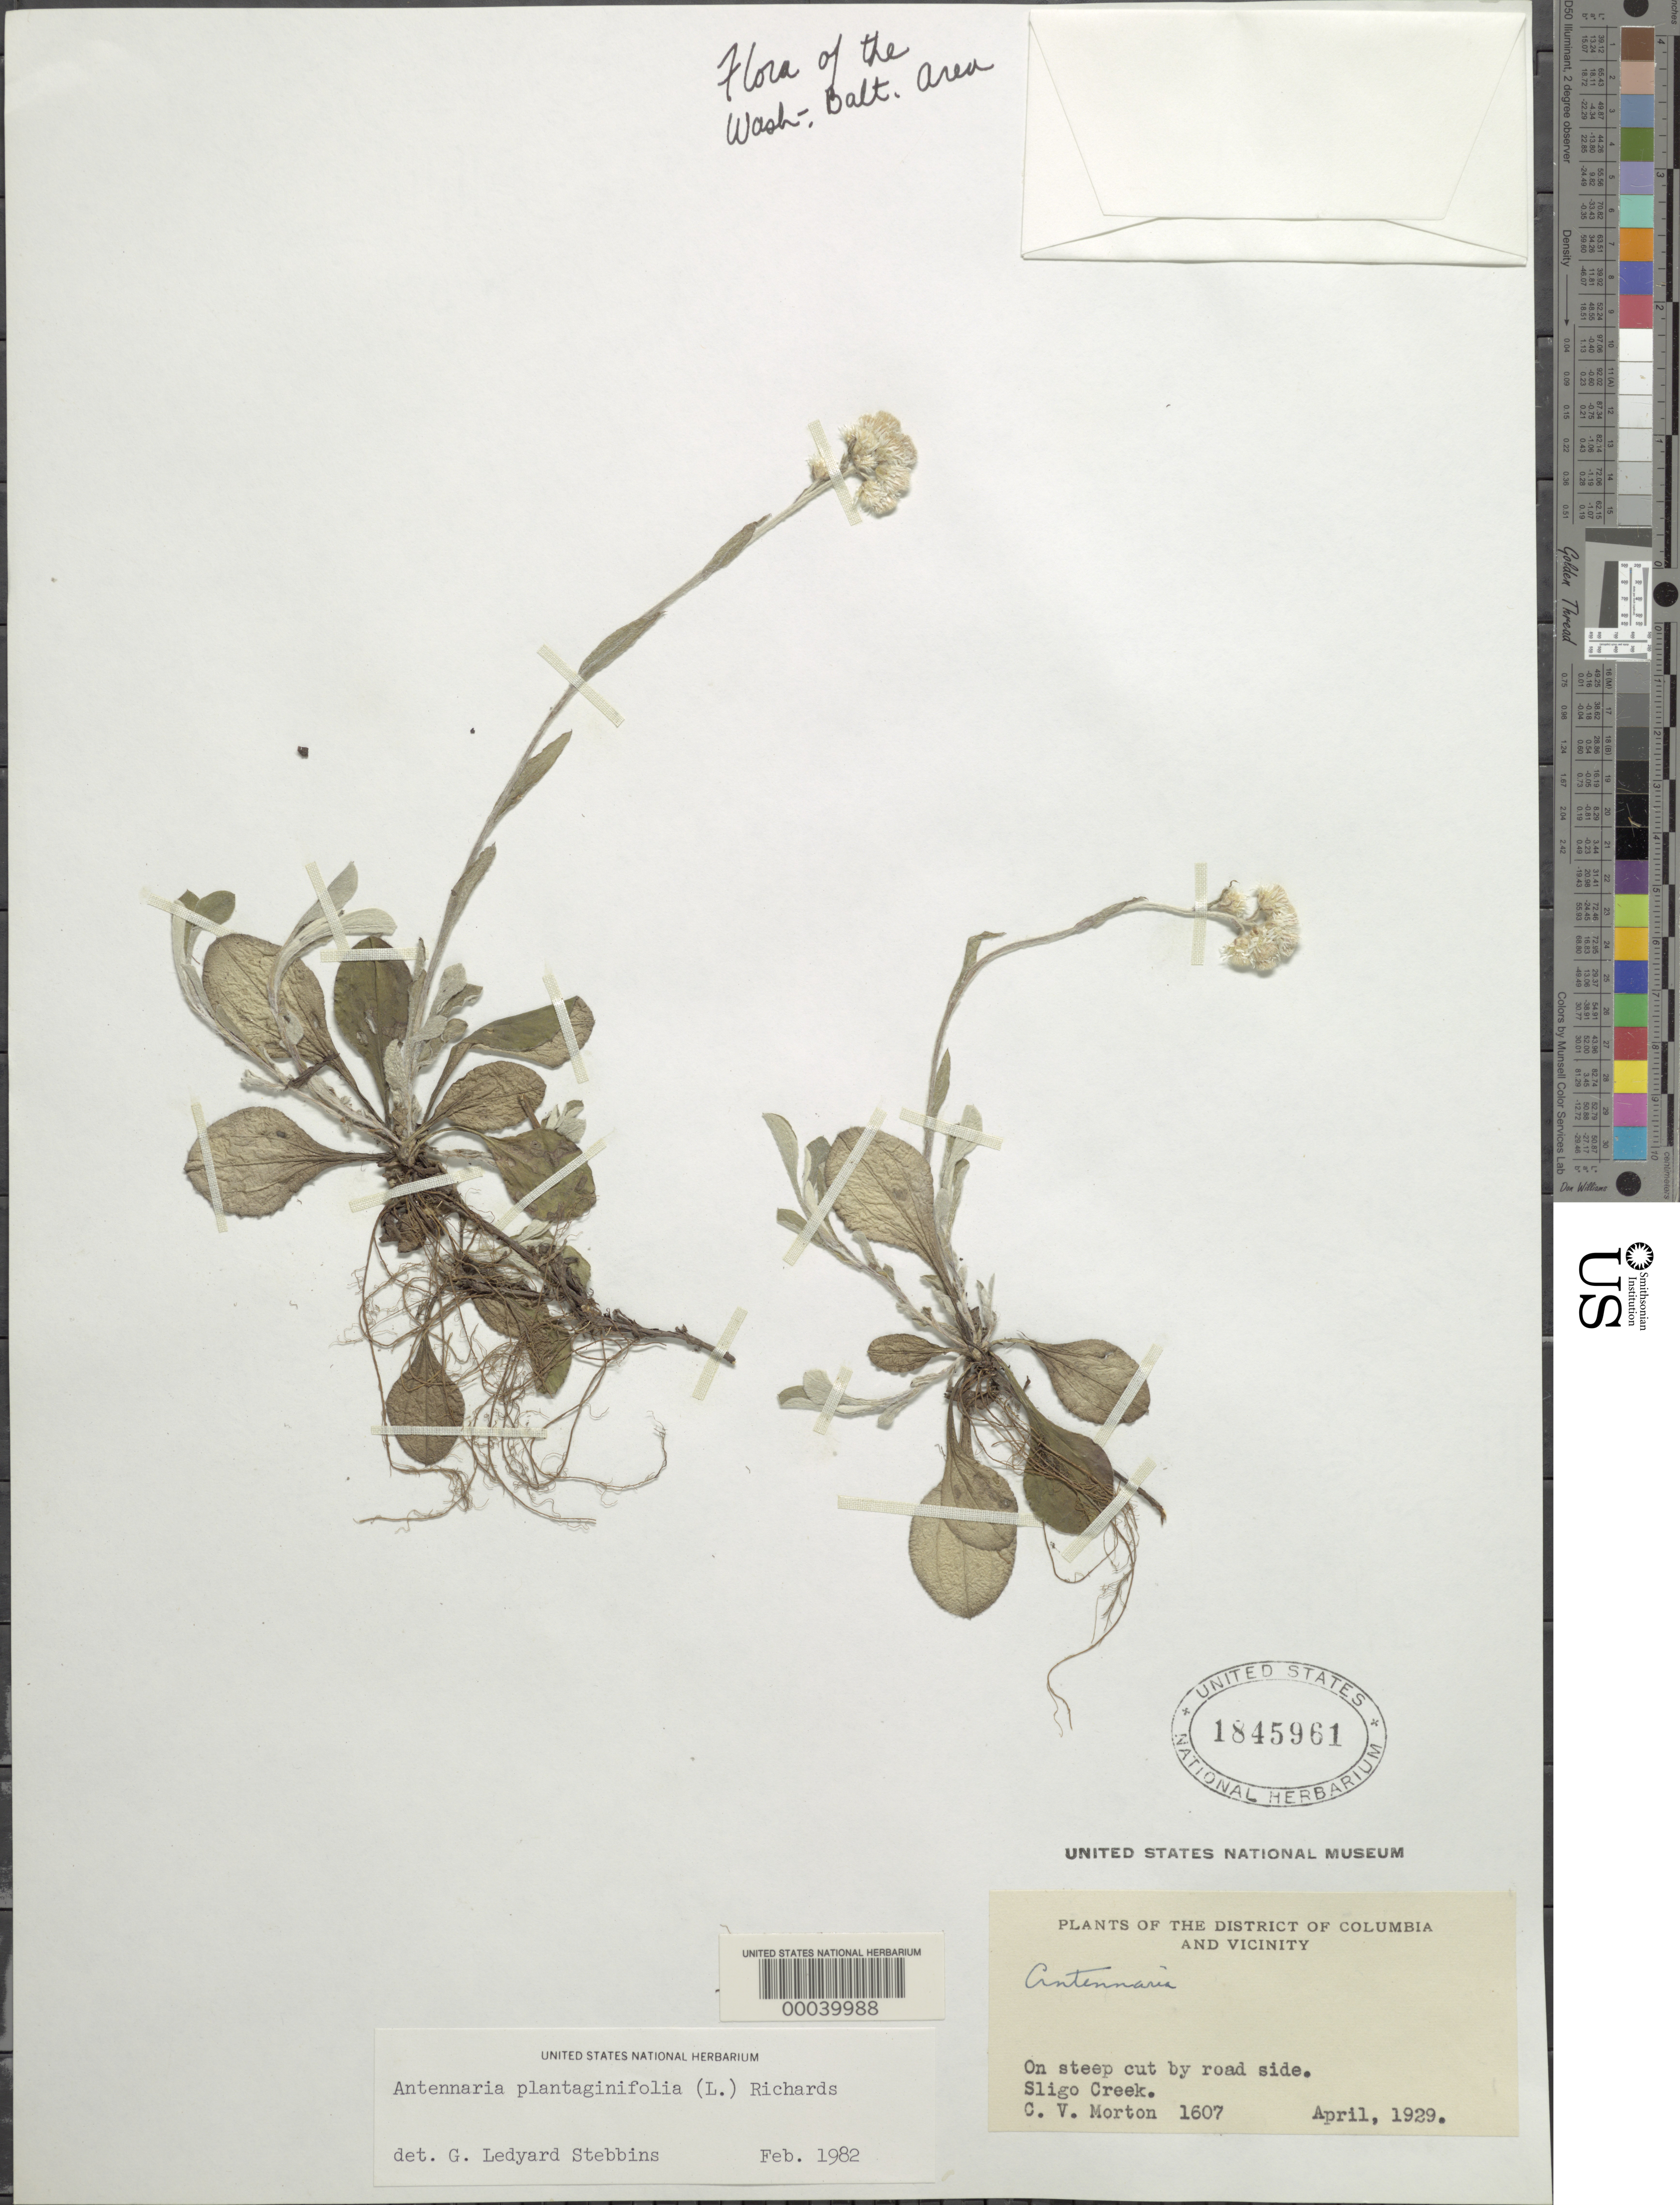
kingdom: Plantae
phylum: Tracheophyta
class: Magnoliopsida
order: Asterales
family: Asteraceae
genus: Antennaria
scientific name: Antennaria plantaginifolia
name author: (L.) Richardson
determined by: Stebbins, G. L.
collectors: C. V. Morton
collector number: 1607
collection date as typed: Apr 1929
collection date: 1929-04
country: United States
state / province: District of Columbia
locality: Sligo Creek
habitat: Steep cut by road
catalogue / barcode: US 1845961